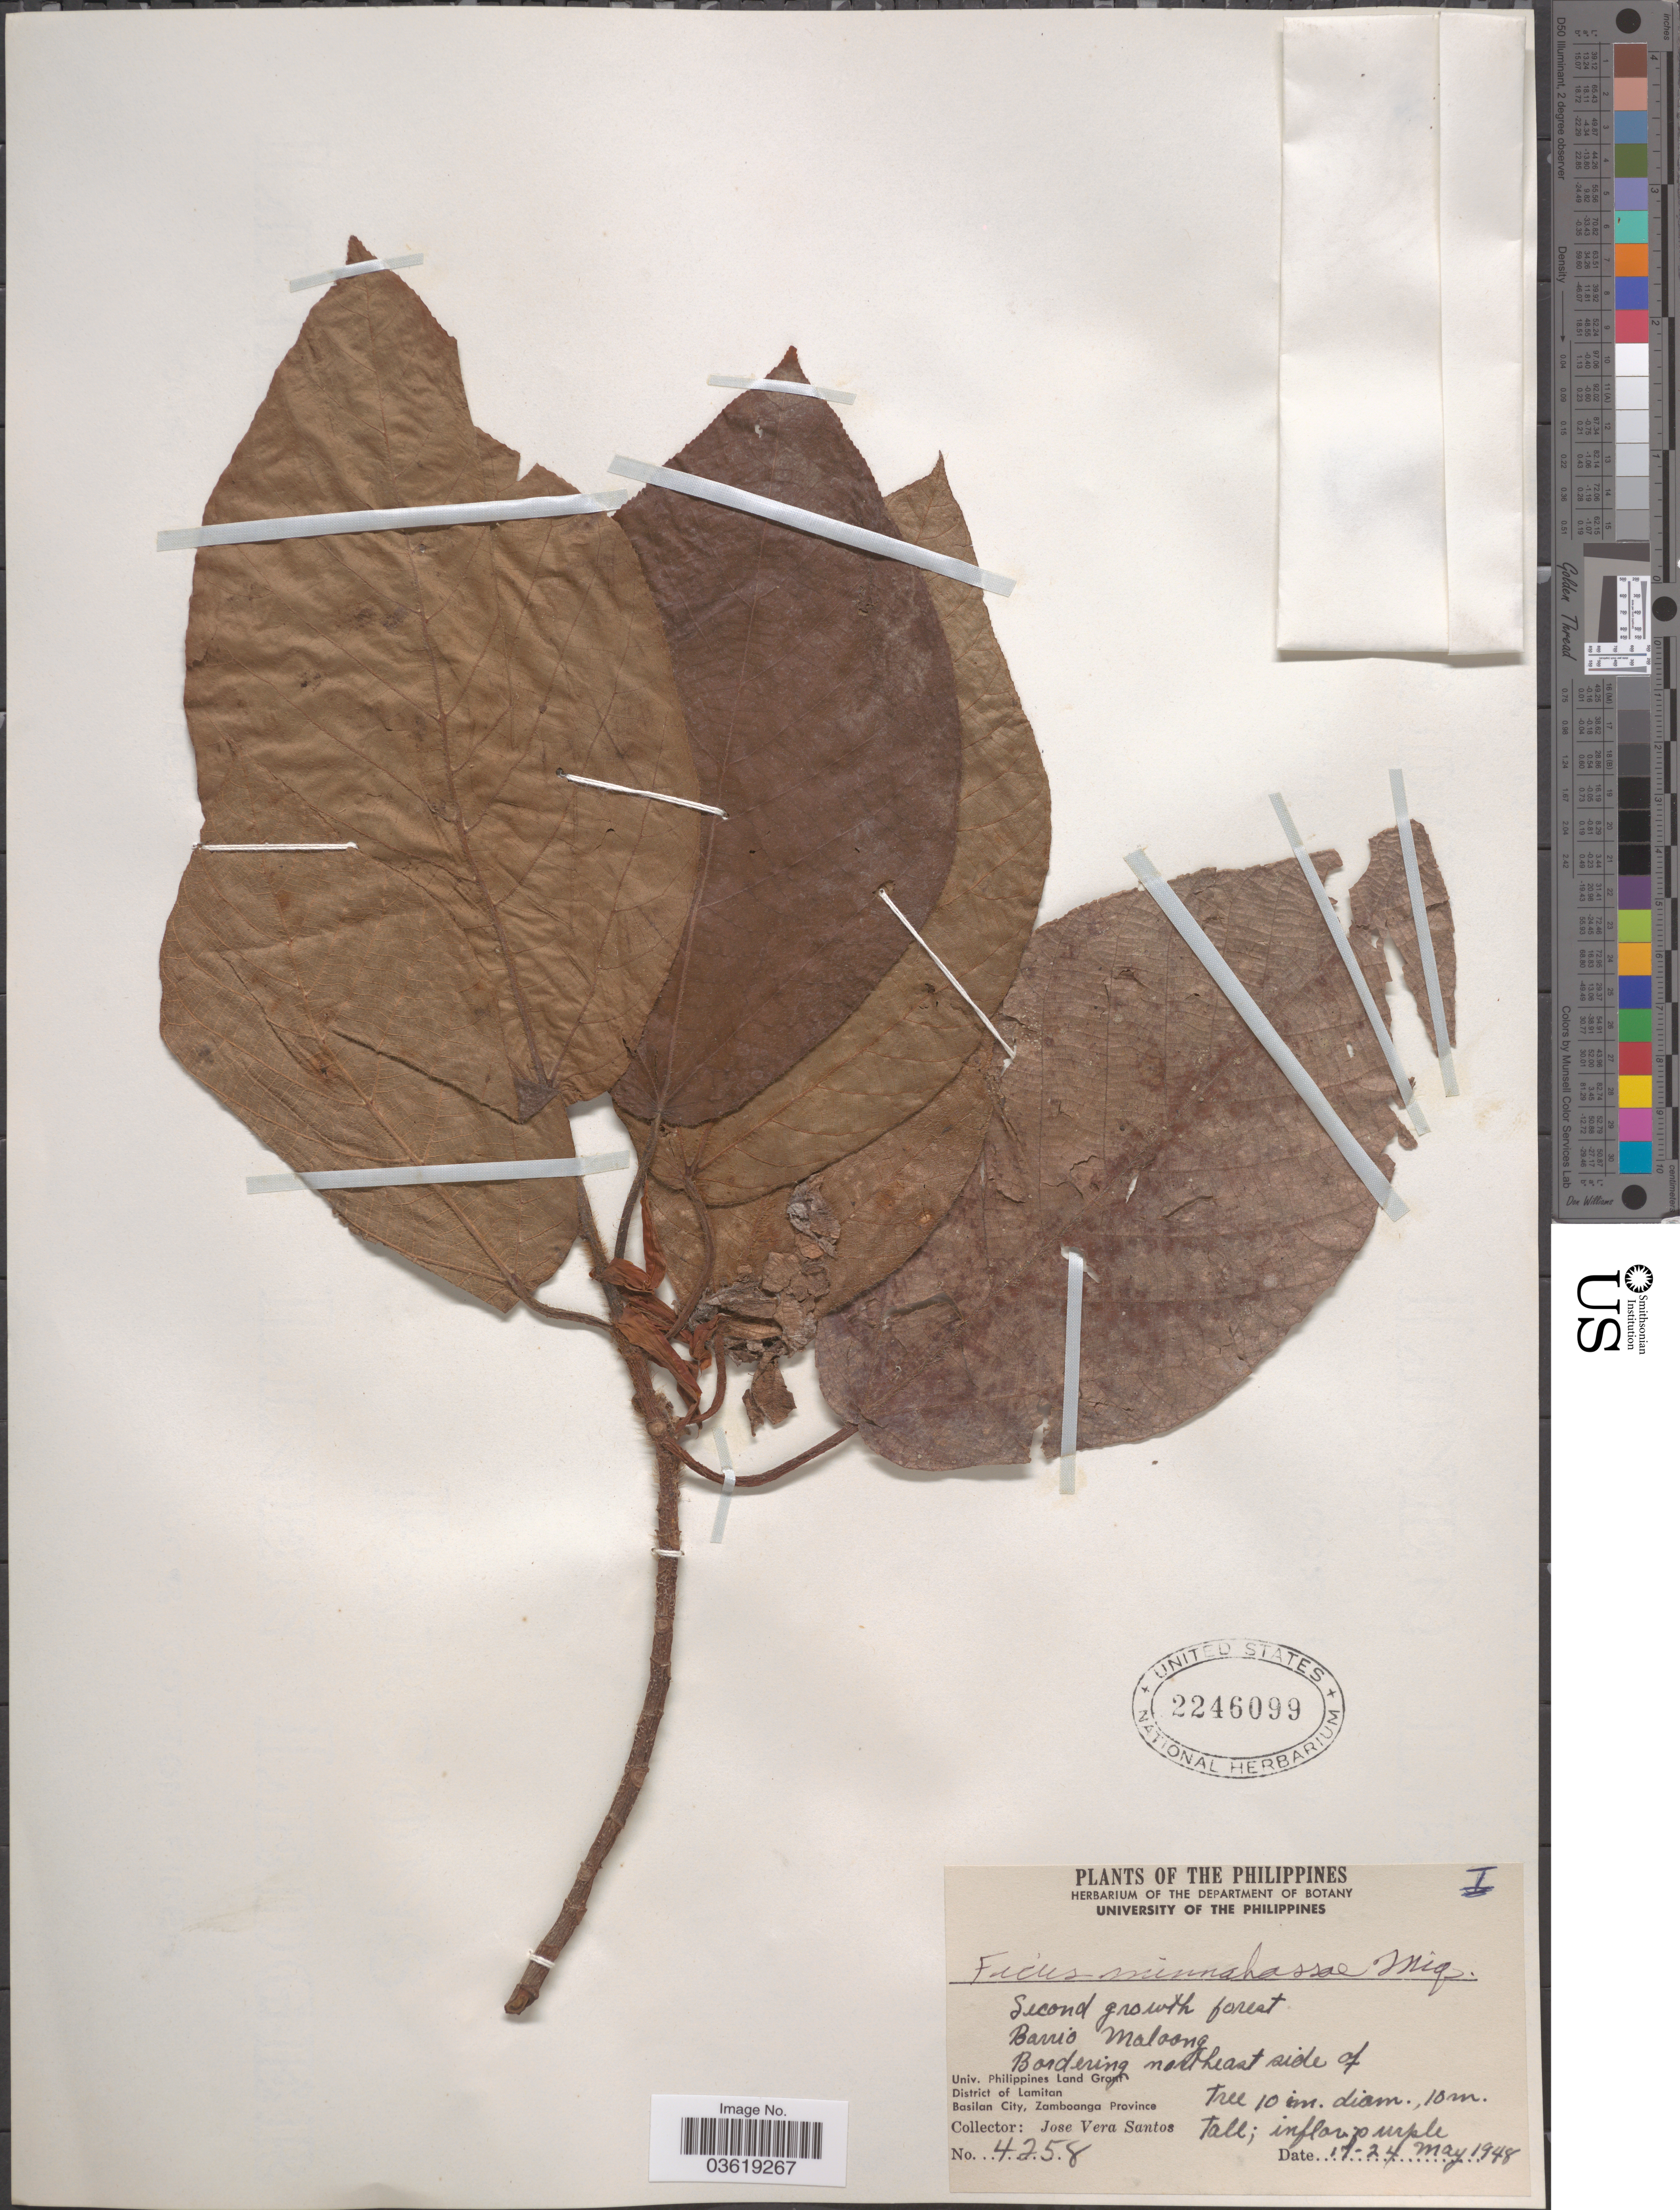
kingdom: Plantae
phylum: Tracheophyta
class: Magnoliopsida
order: Rosales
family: Moraceae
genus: Ficus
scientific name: Ficus minahassae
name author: Miq.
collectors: J. V. Santos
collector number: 4258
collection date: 1948-05-17/1948-05-24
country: Philippines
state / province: Muslim Mindanao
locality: Barrio Maloong, Bordering northeast side of Univ. Philippines Land Grant, District of Lamitan, Basilan City, Zamboanga Province.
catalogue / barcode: US 2246099